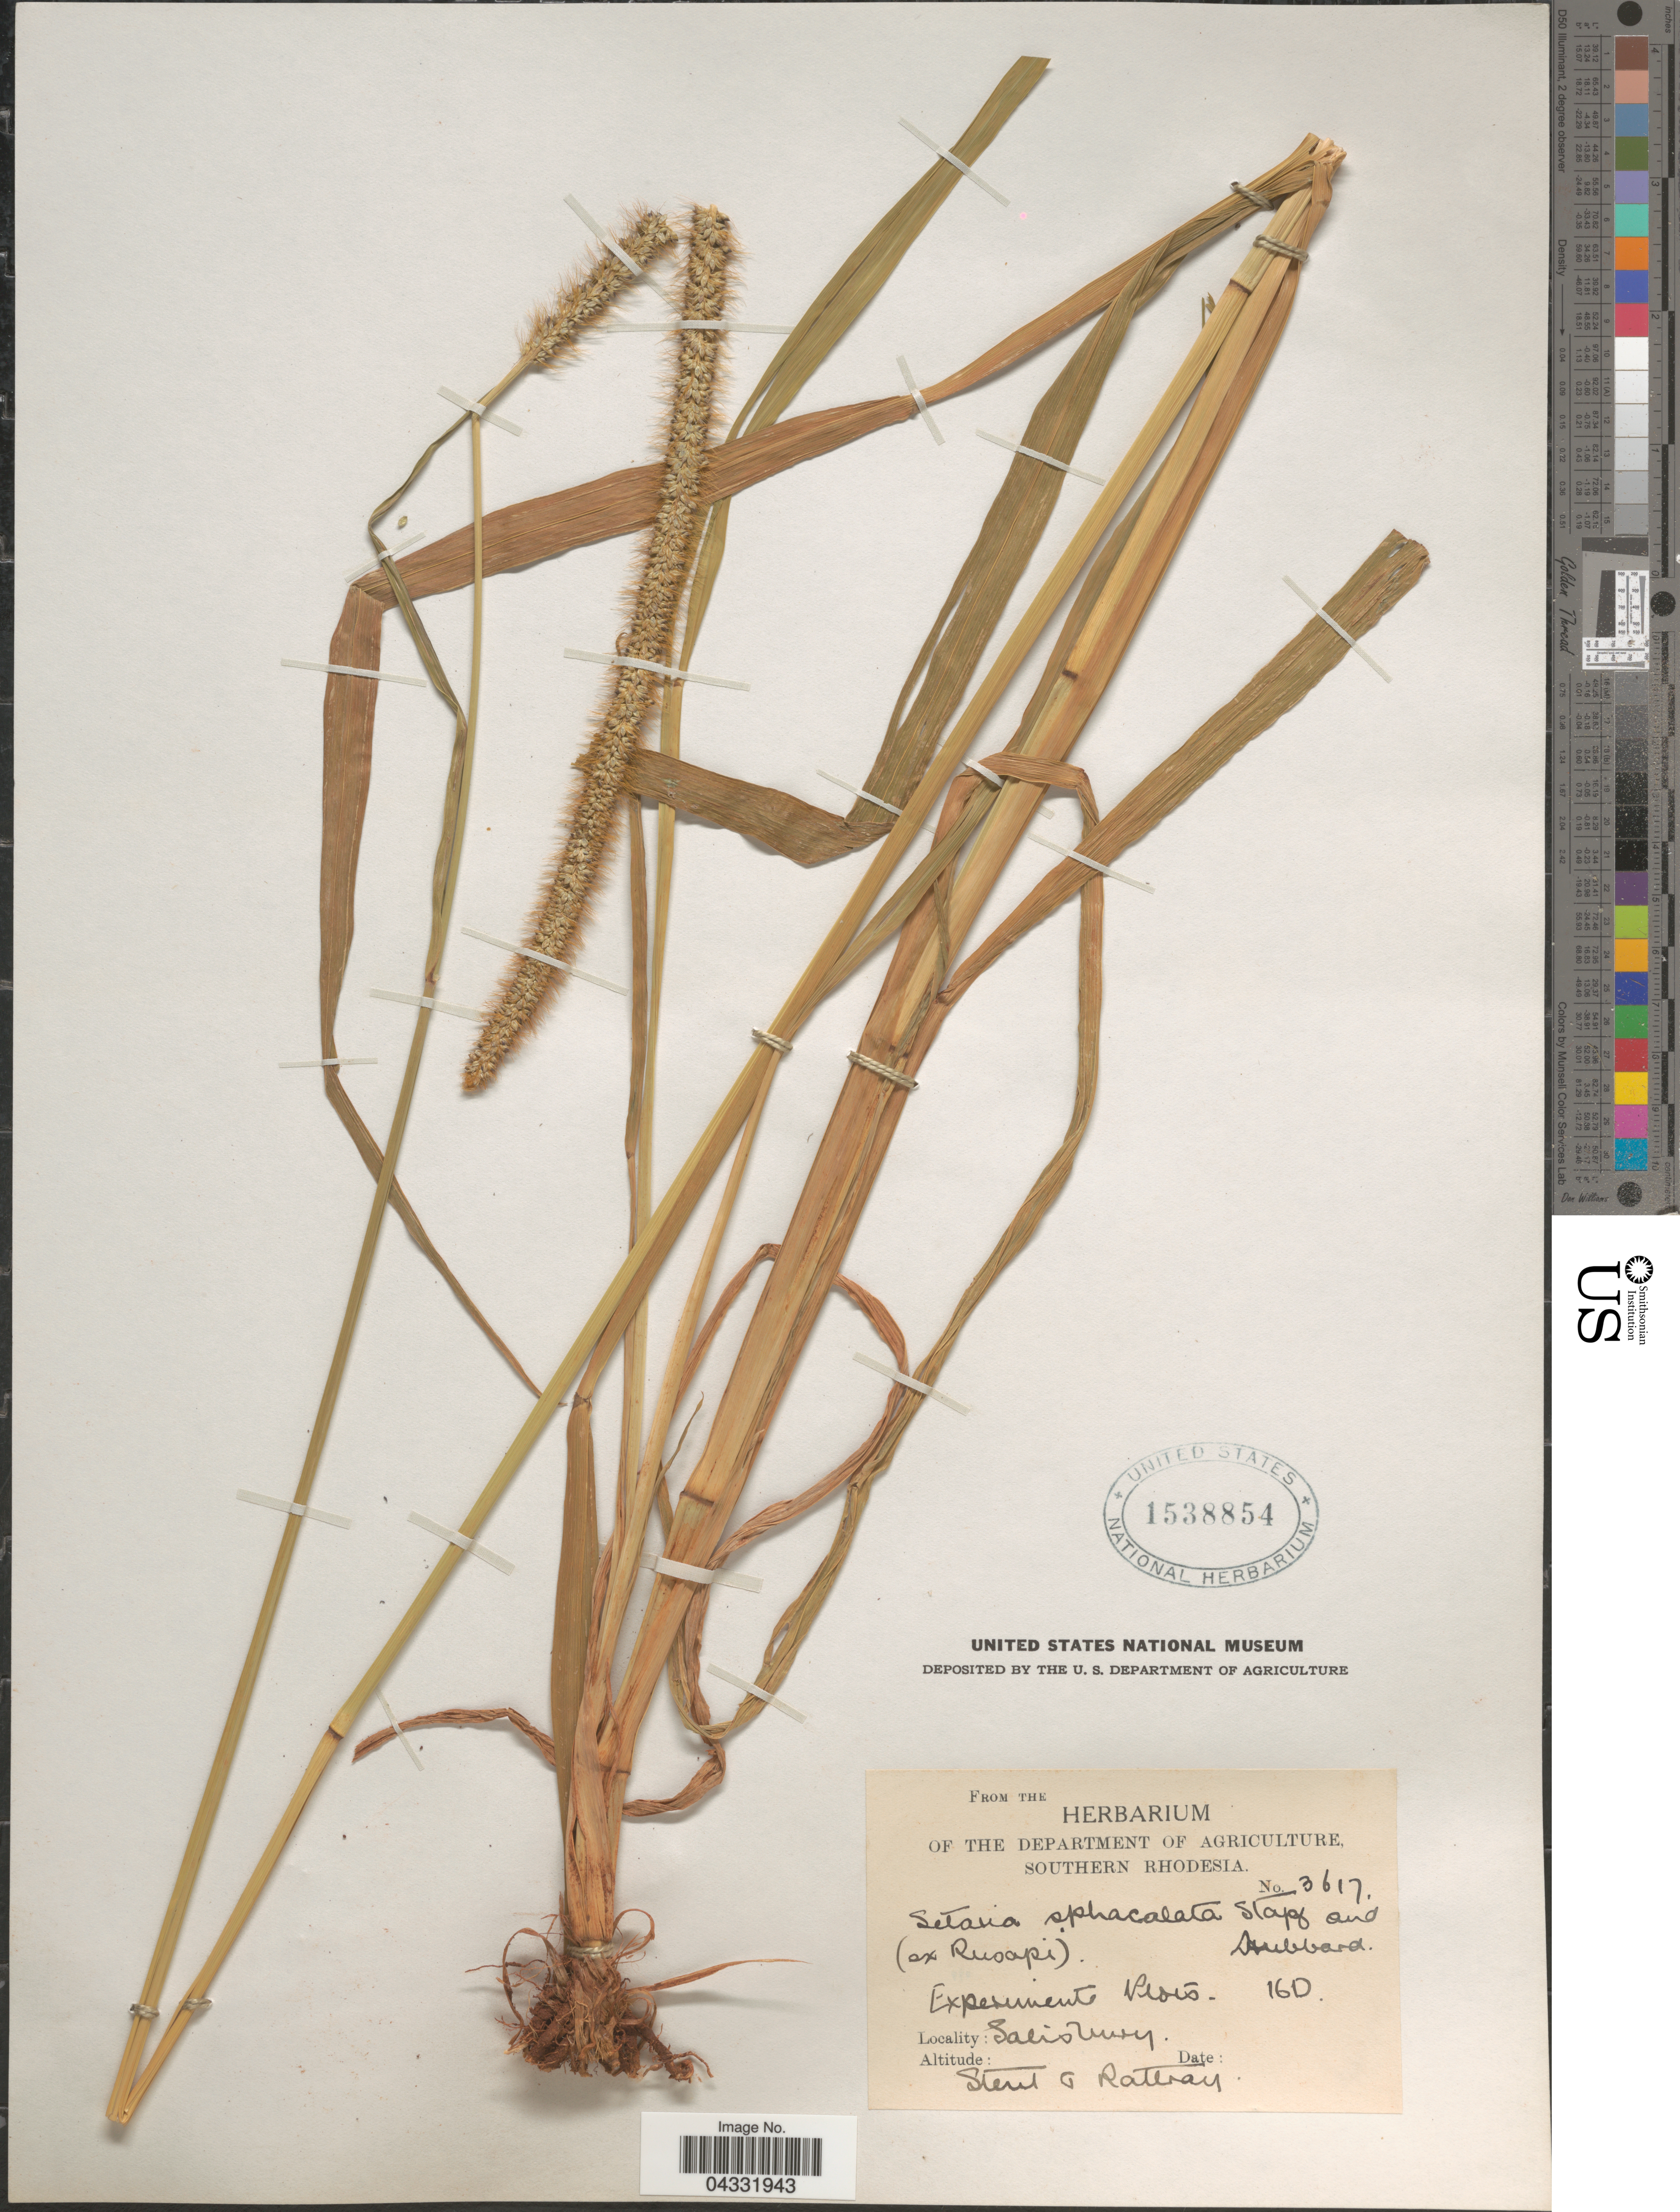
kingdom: Plantae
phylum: Tracheophyta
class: Liliopsida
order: Poales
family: Poaceae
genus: Setaria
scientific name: Setaria sphacelata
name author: (Schumach.) Stapf & Hubb. ex Moss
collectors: Stent & Rattray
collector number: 3617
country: Zimbabwe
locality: Southern Rhodesia. Experiment Plots 160. Salisburg.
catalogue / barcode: US 1538854